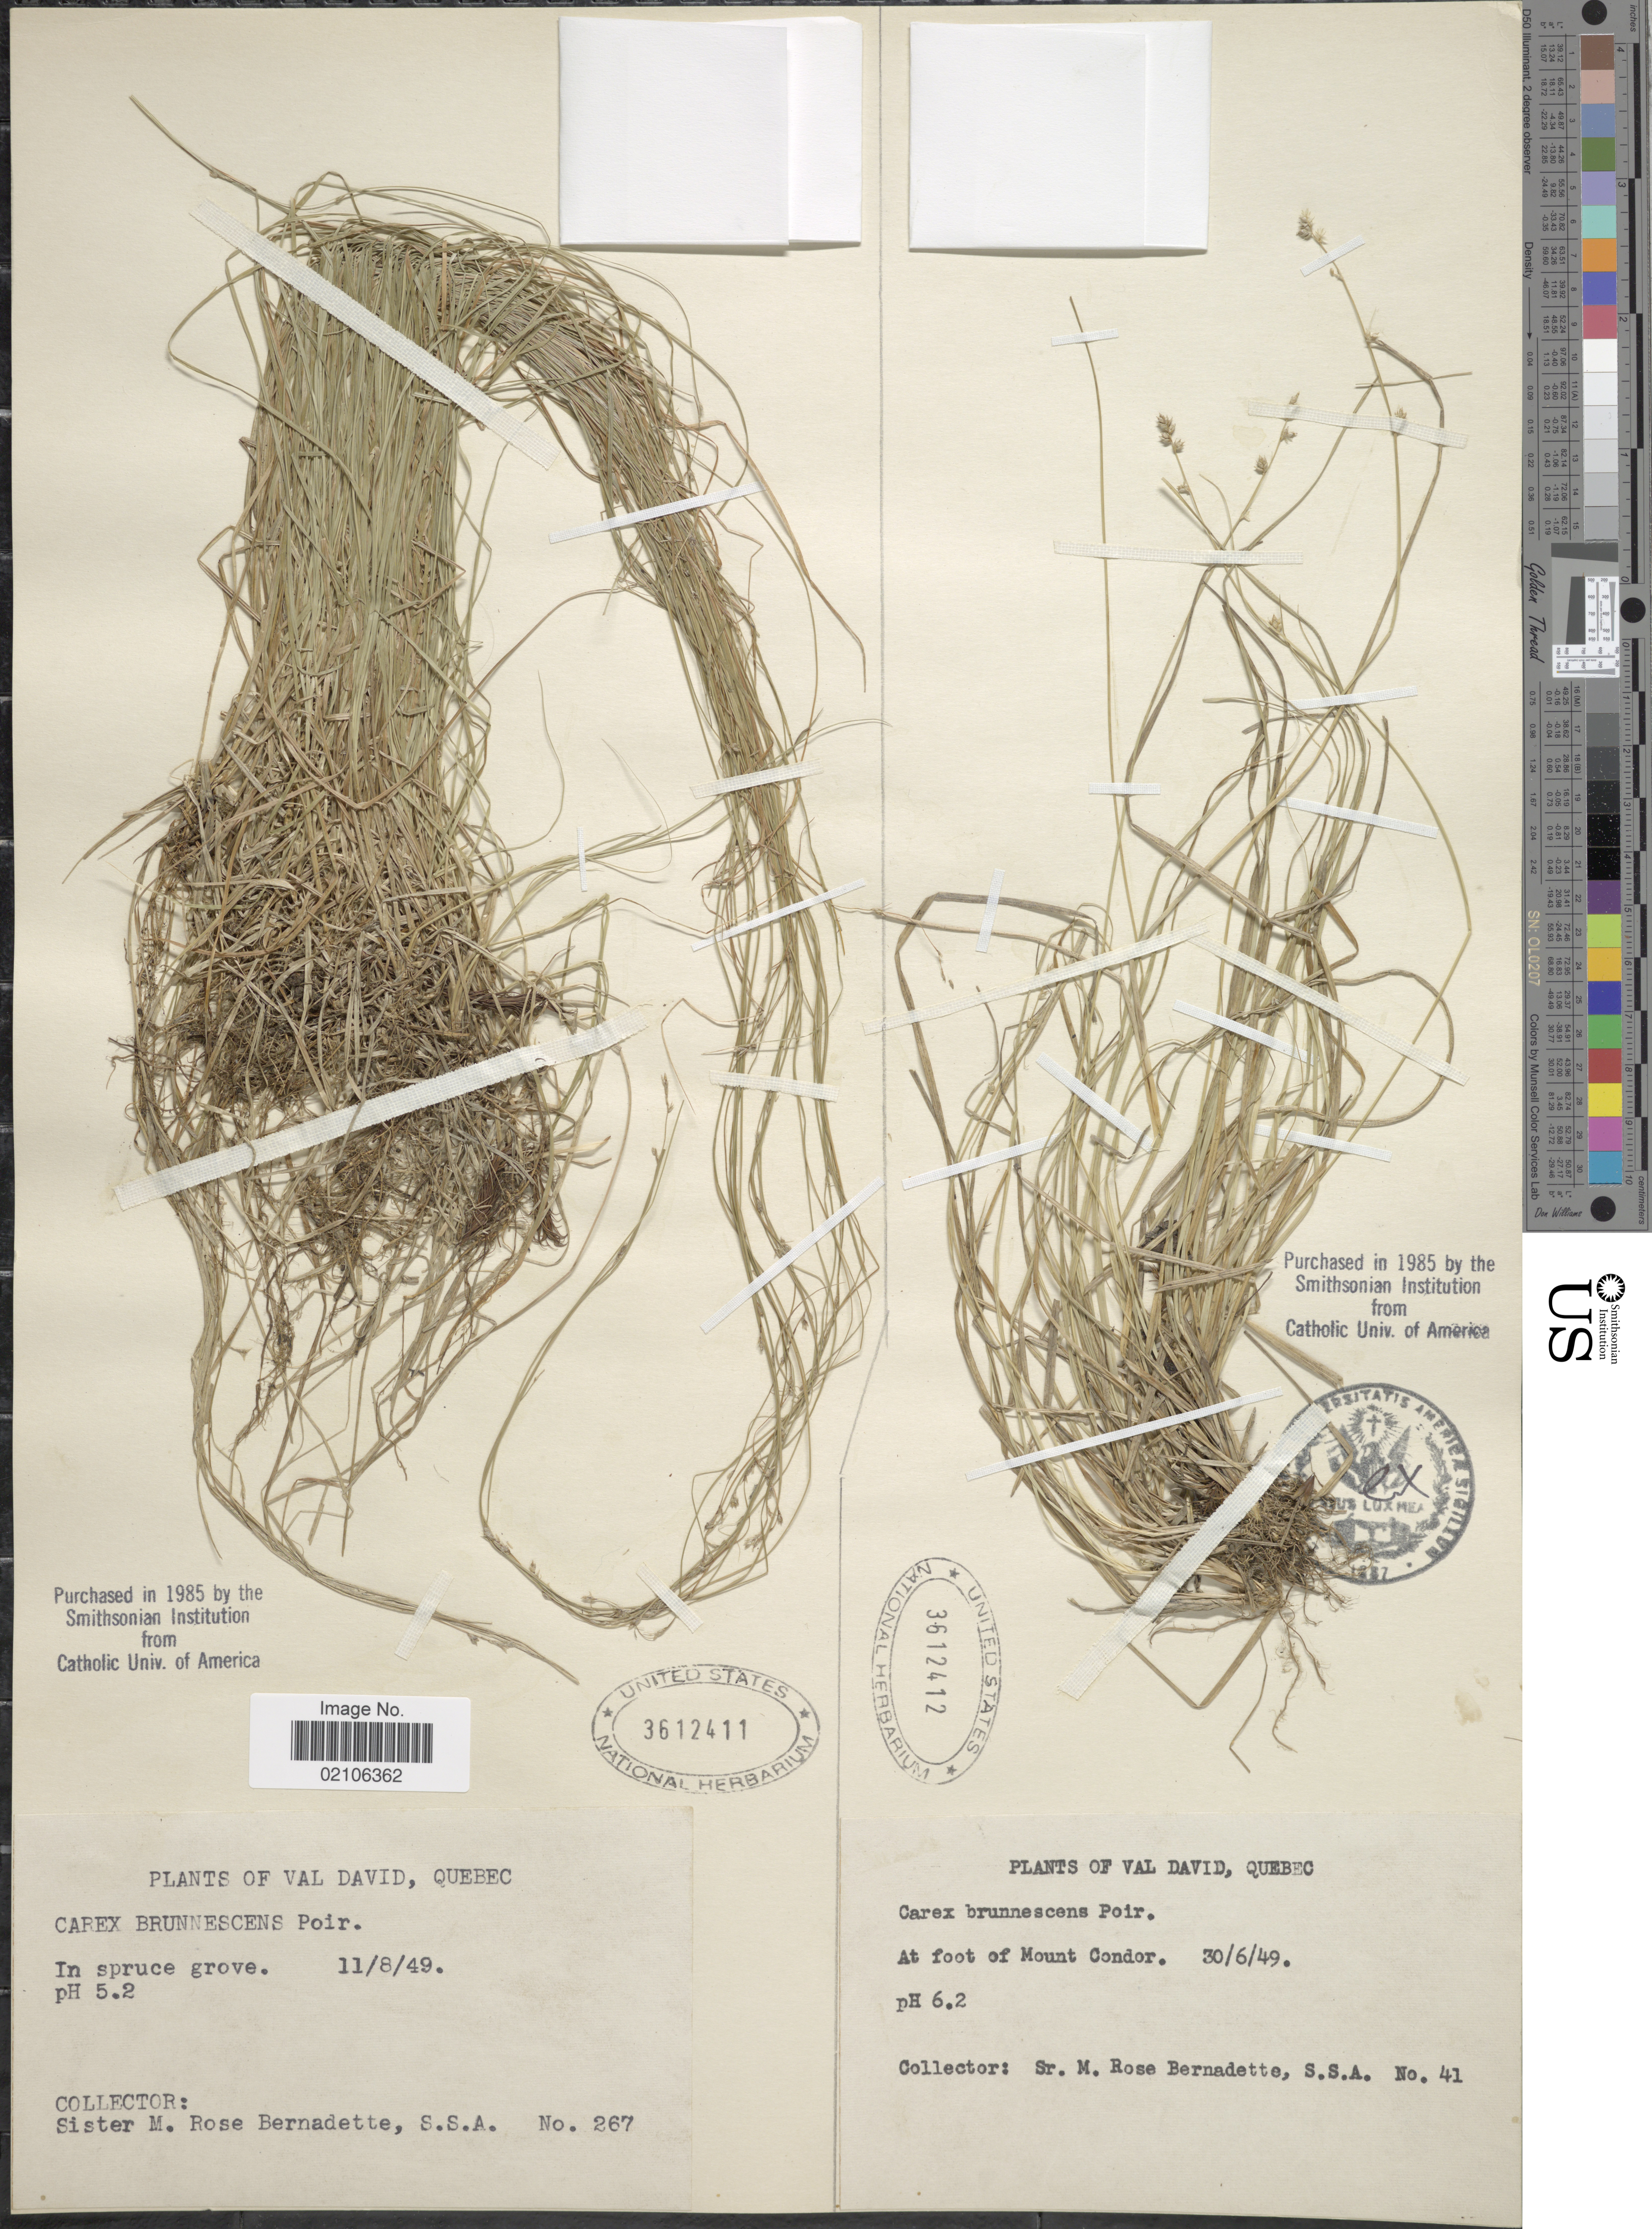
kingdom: Plantae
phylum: Tracheophyta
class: Liliopsida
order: Poales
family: Cyperaceae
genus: Carex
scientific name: Carex brunnescens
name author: (Pers.) Poir.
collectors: M. Bernadette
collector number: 267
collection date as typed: Transcribed d/m/y: 11/8/49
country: Canada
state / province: Quebec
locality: Val David, in spruce grove, Ph 5.2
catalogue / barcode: US 3612411